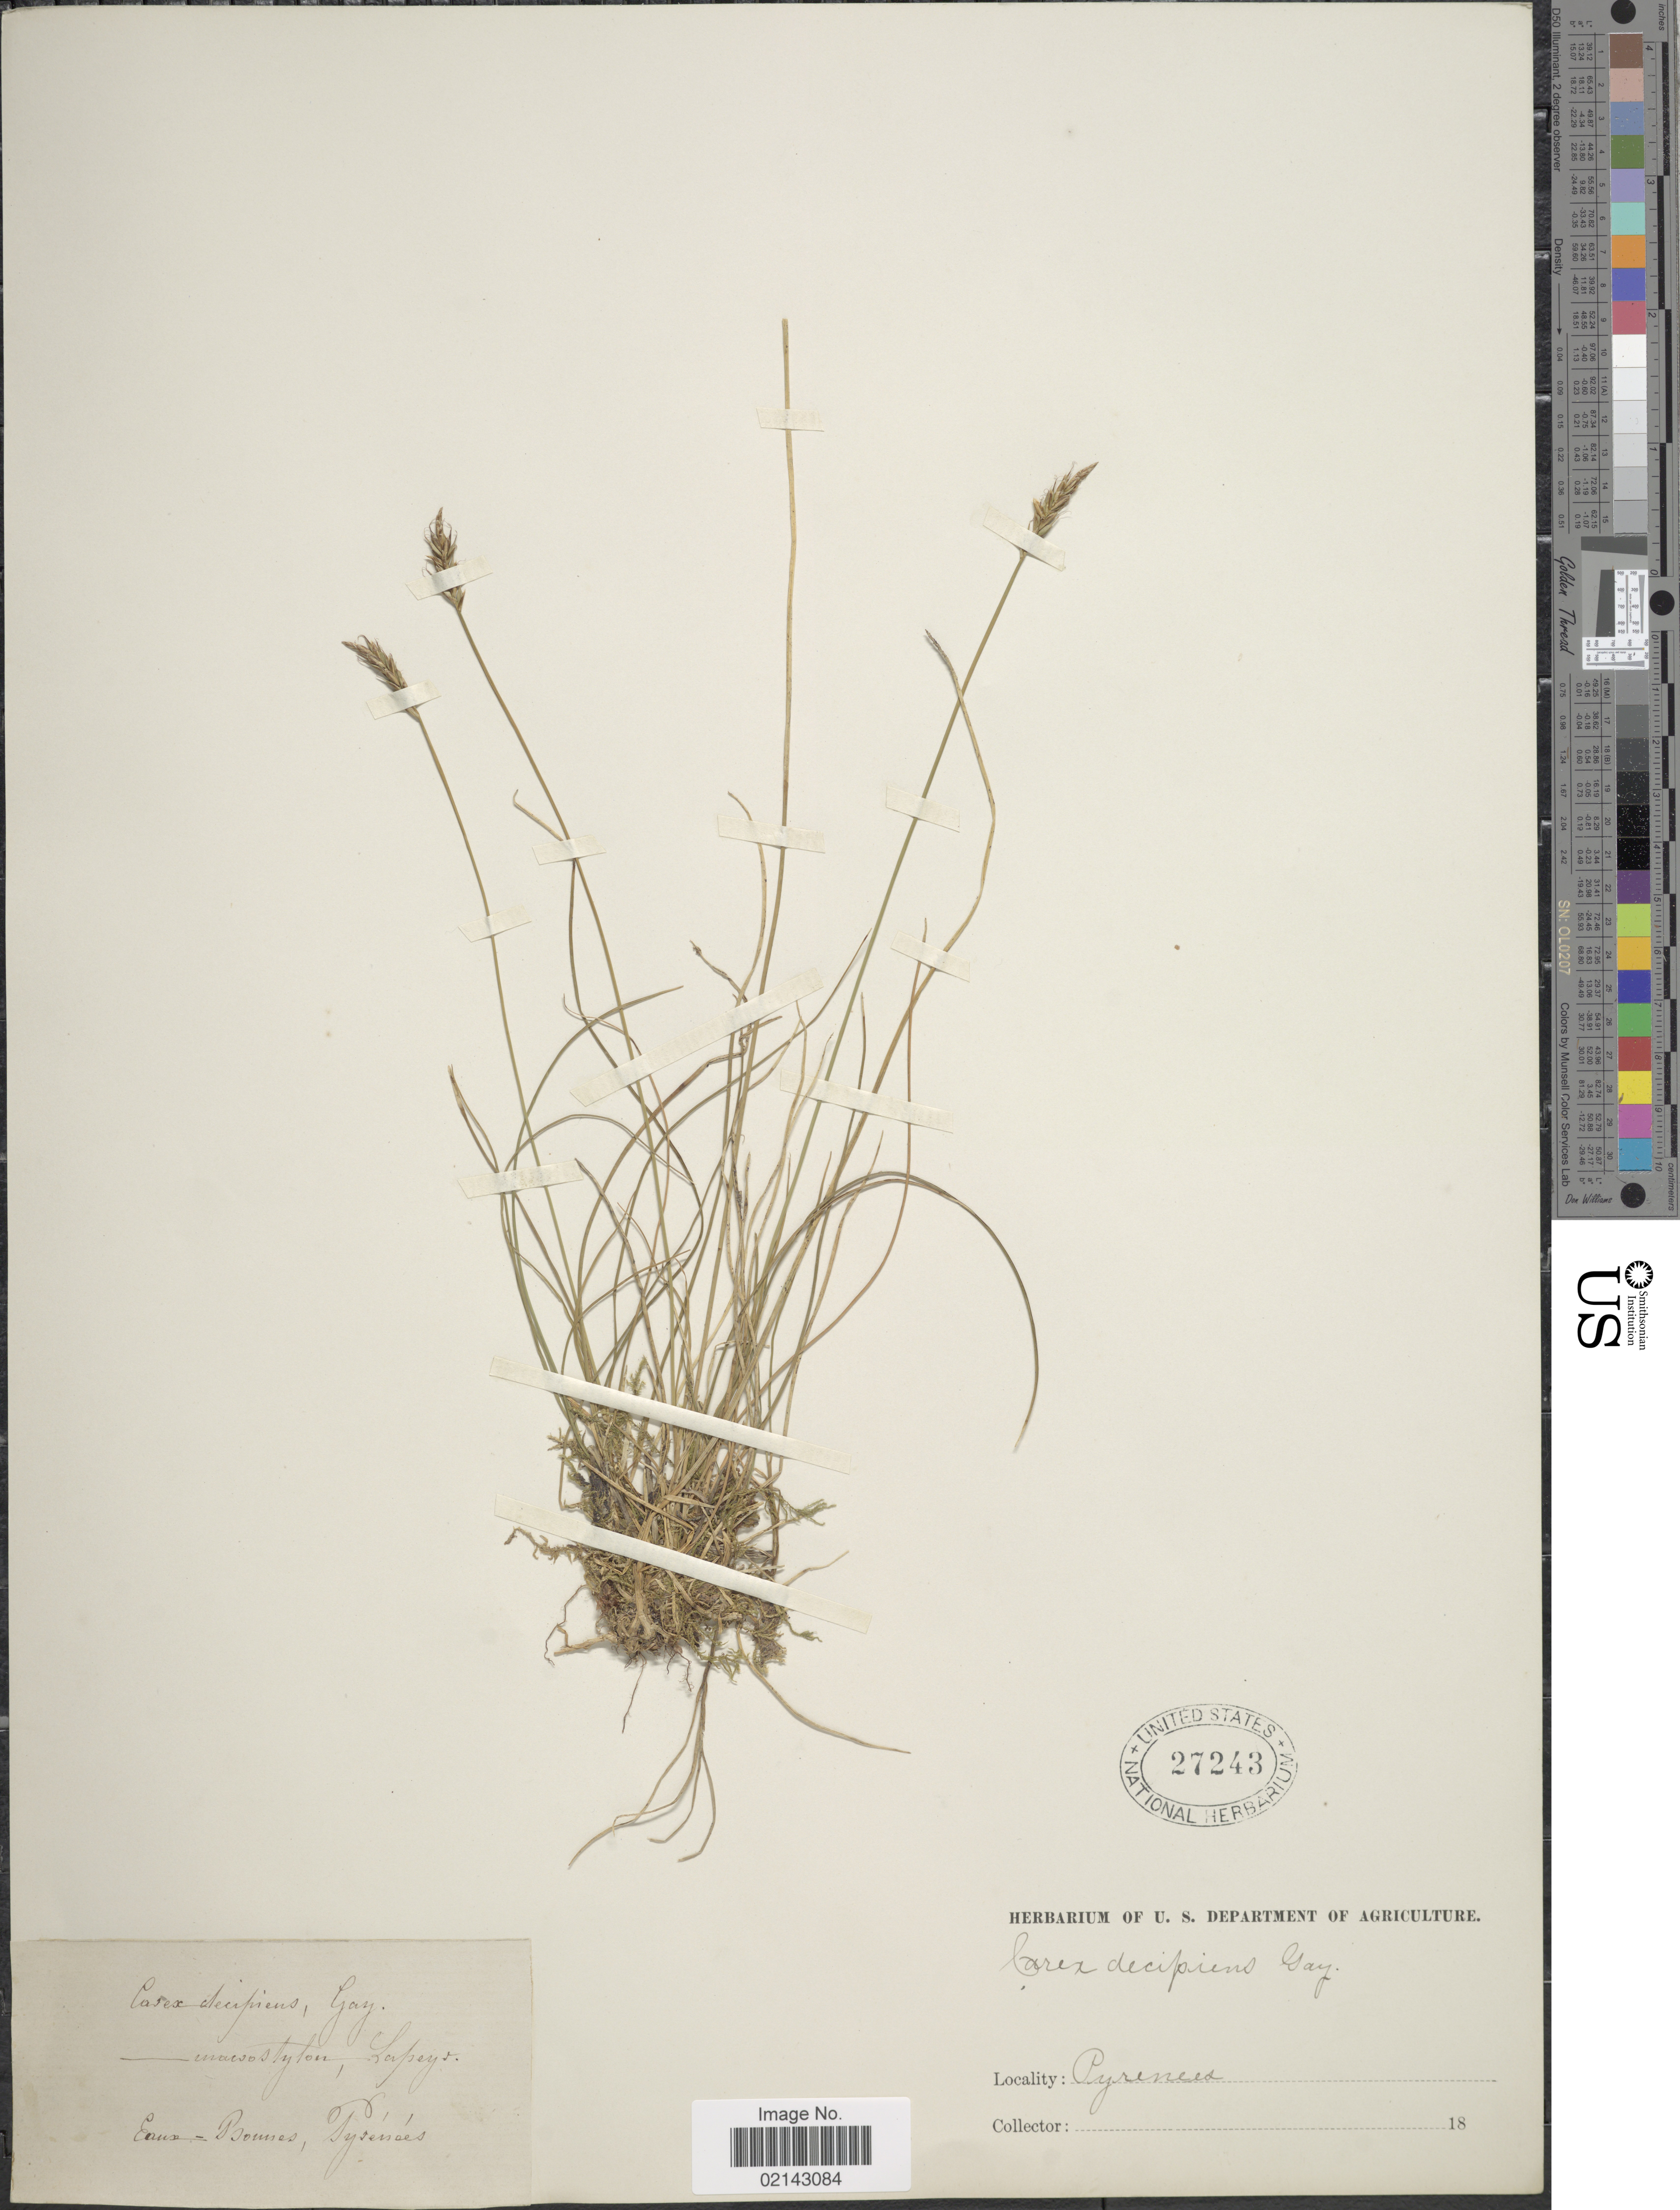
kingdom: Plantae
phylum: Tracheophyta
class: Liliopsida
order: Poales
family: Cyperaceae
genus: Carex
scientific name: Carex macrostylos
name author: Lapeyr.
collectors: ex herb. U. S. Department of Agriculture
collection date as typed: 18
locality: Eaux-Ptoumes [interpreted], Pyrenees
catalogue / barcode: US 27243